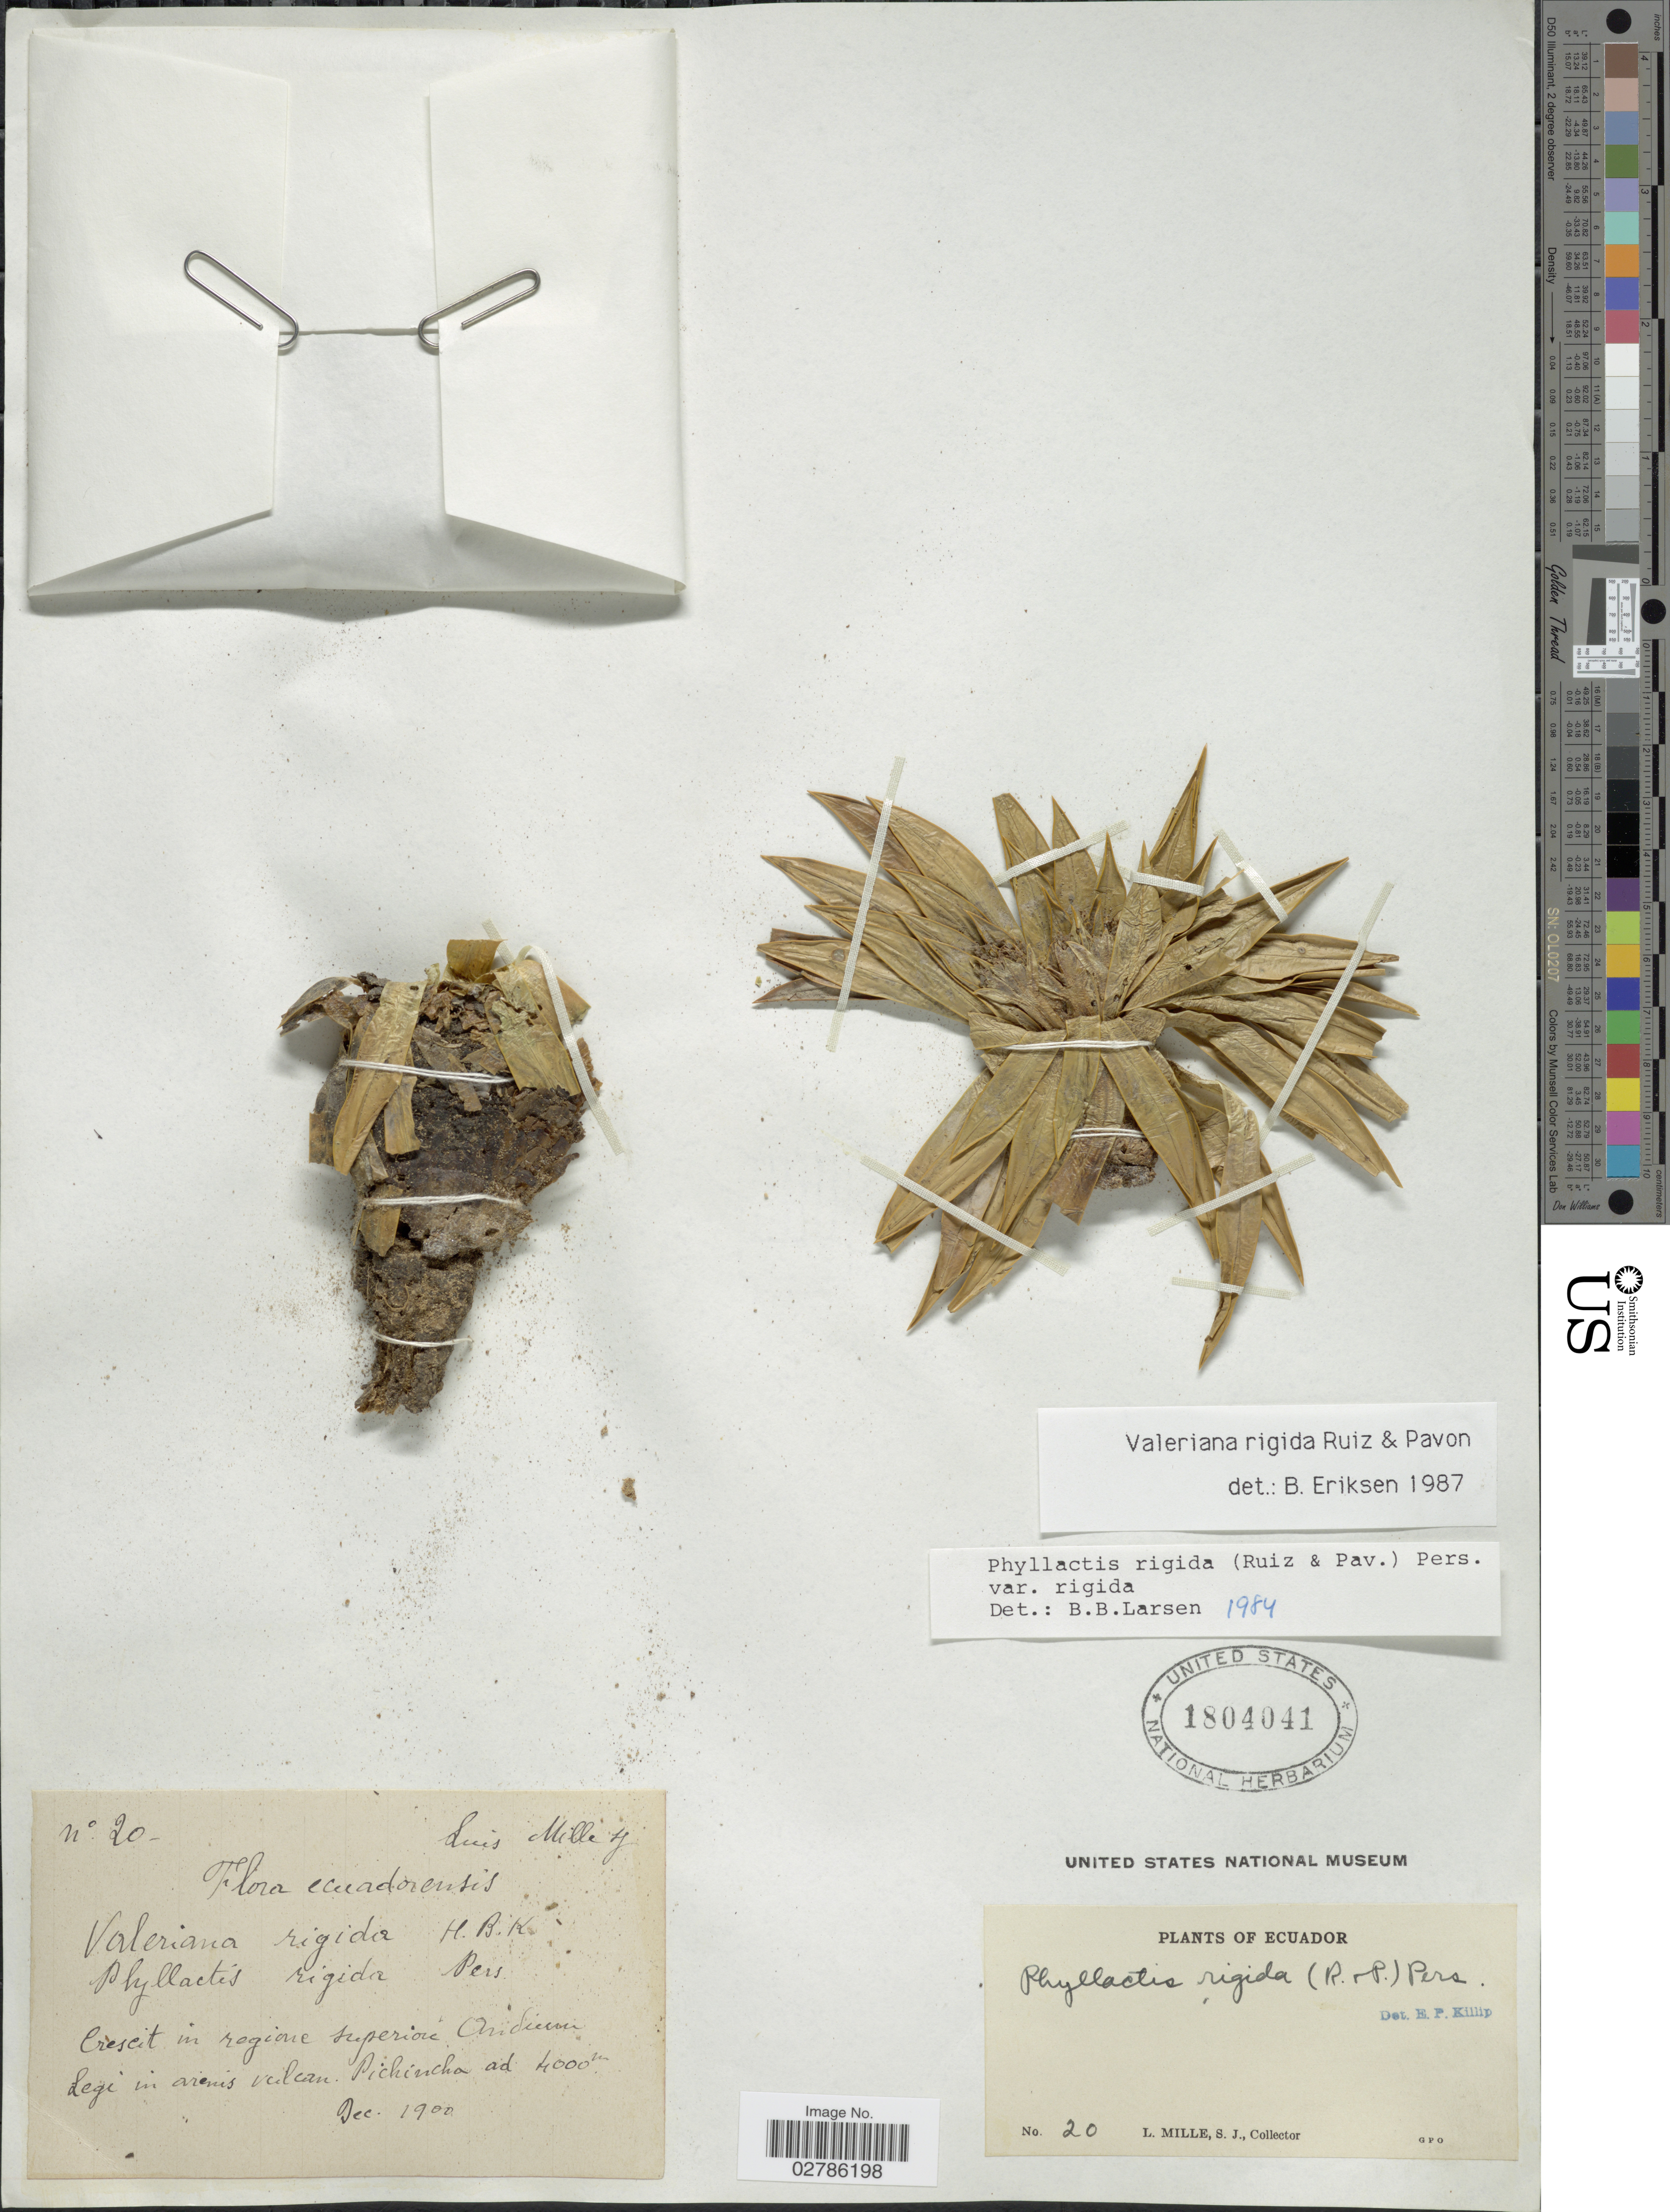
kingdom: Plantae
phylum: Tracheophyta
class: Magnoliopsida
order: Dipsacales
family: Caprifoliaceae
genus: Phyllactis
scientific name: Phyllactis rigida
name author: (Ruiz & Pav.) Pers.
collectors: L. Mille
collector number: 20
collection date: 1900-12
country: Ecuador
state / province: Pichincha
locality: Crescit in regione Andinni, Legi in aronis vulcan Pichincha.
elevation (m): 4000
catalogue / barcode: US 1804041